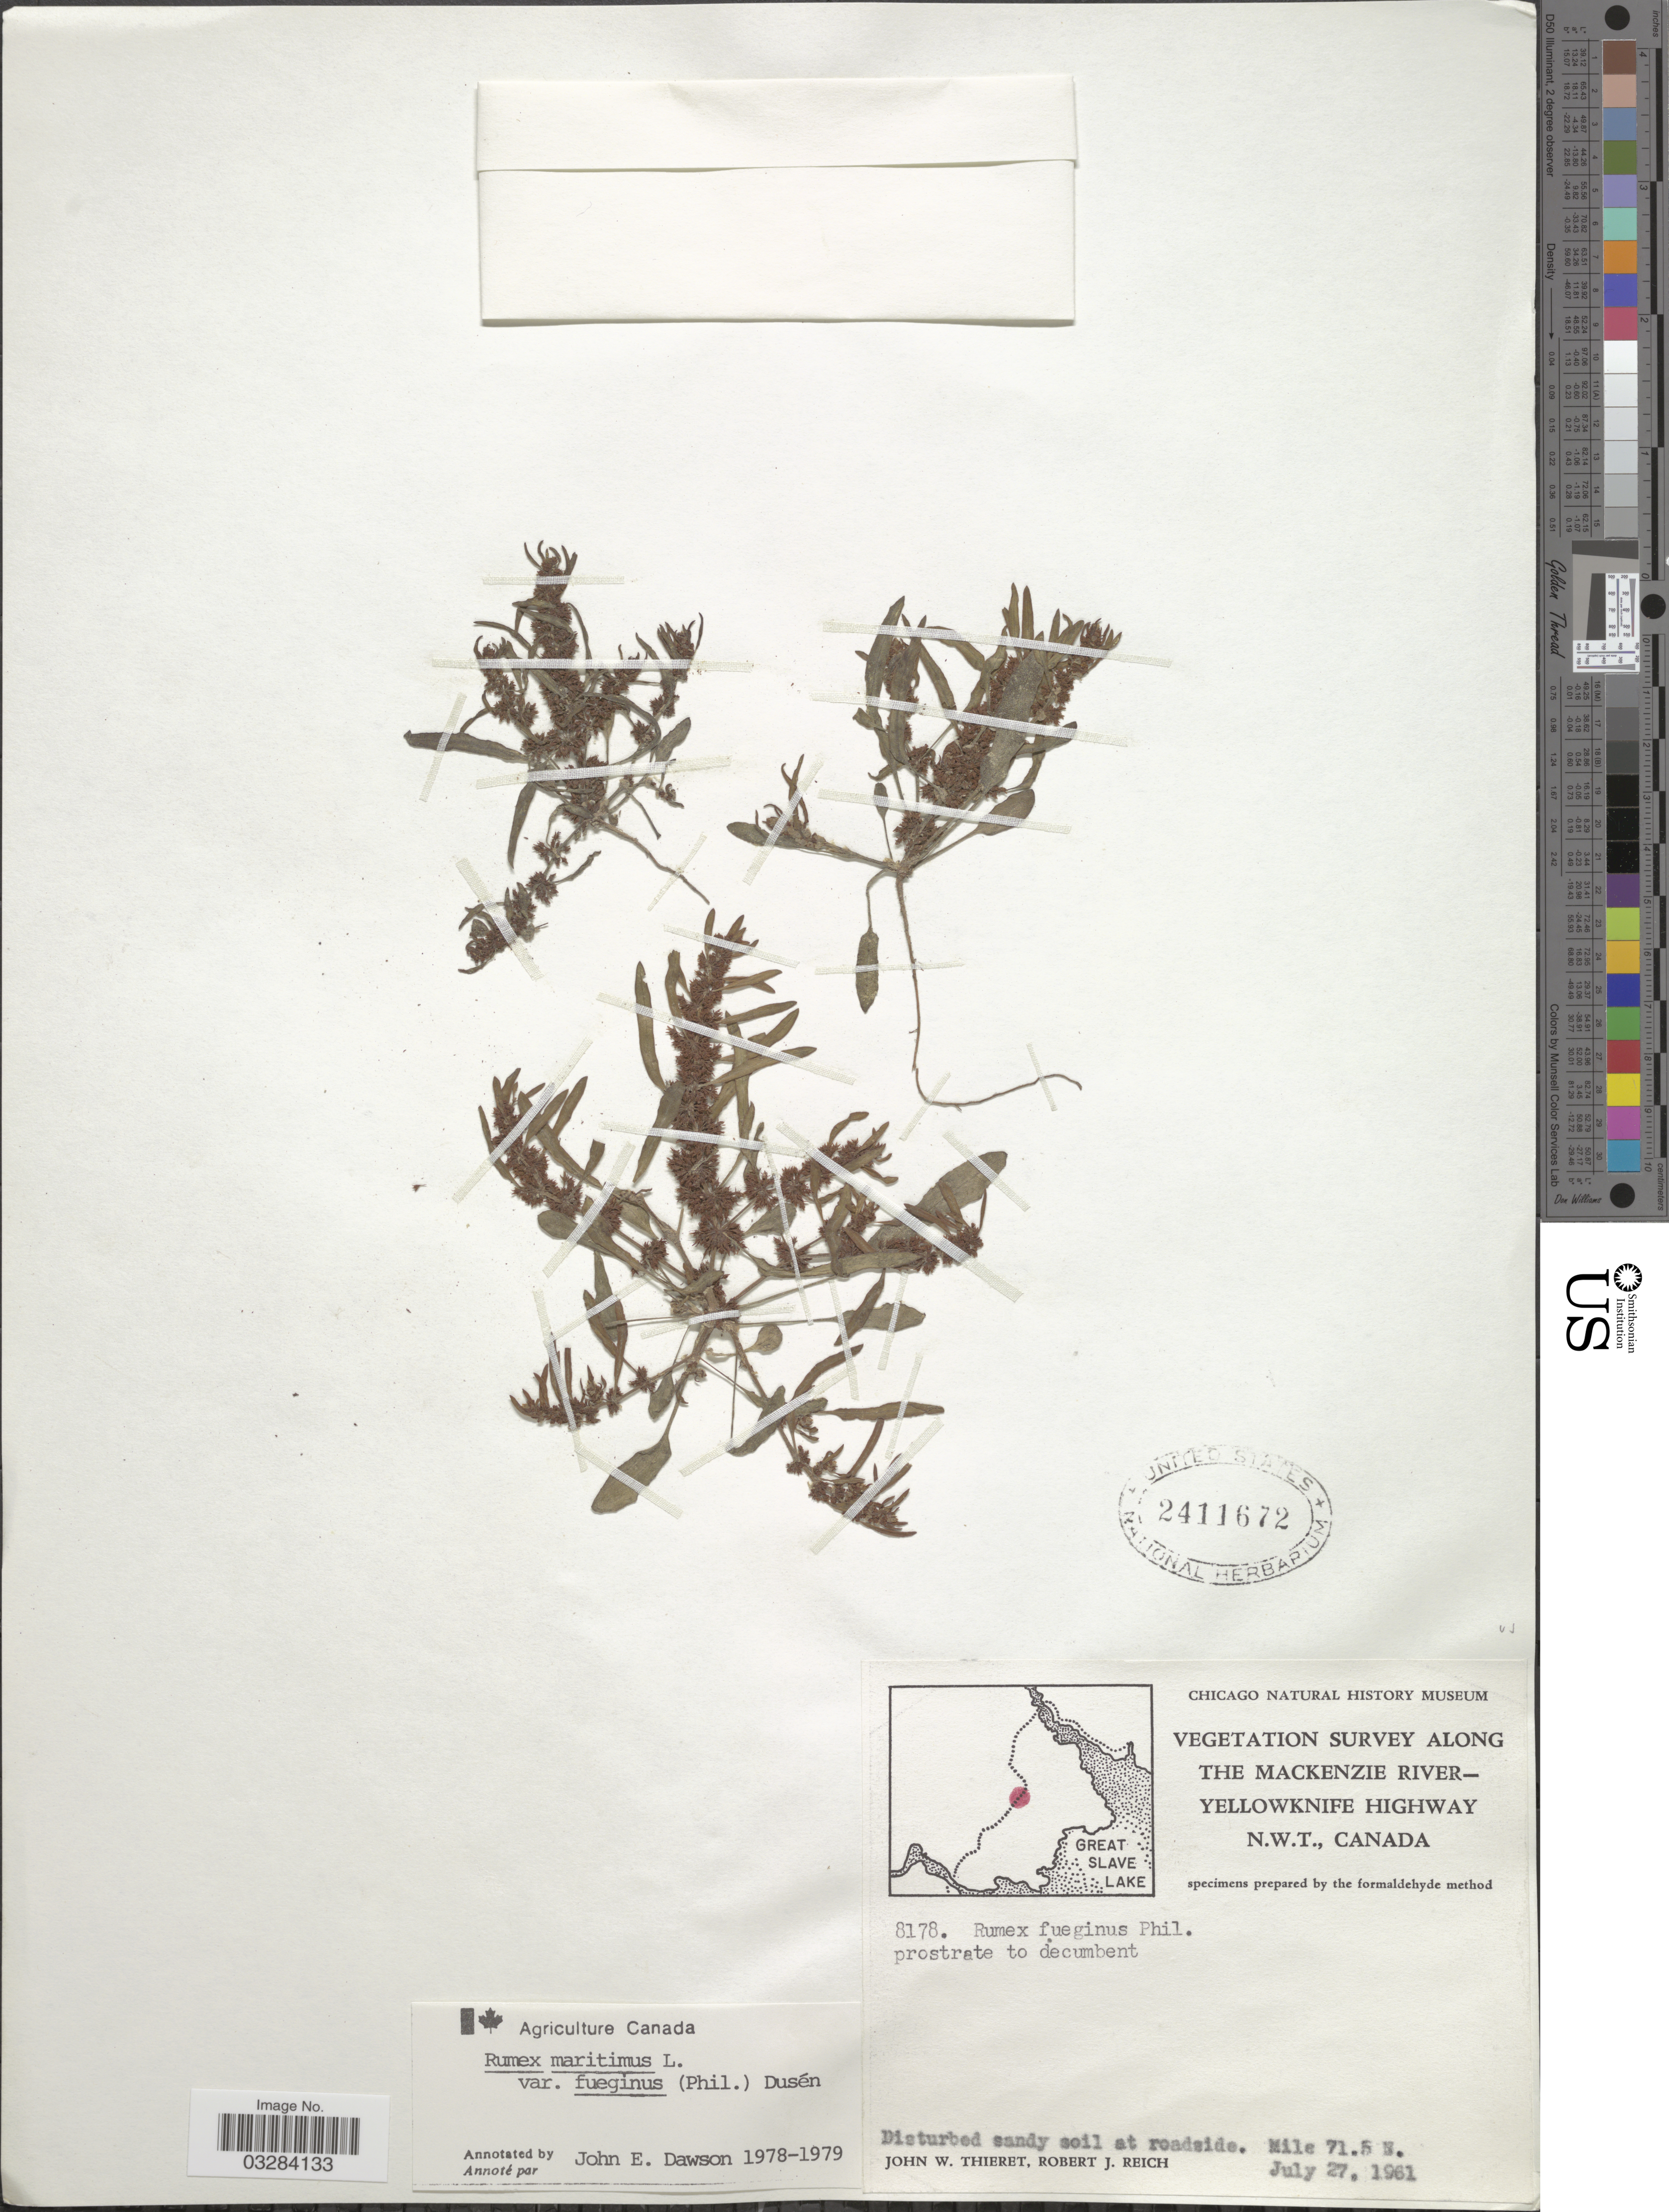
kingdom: Plantae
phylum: Tracheophyta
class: Magnoliopsida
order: Caryophyllales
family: Polygonaceae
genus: Rumex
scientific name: Rumex maritimus var. fueginus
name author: (Phil.) Dusén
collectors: J. W. Thieret & R. Reich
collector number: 8178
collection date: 1961-07-27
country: Canada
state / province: Northwest Territories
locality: Along the Mackenzie River - Yellowknife Highway. Mile 71.5 N.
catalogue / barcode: US 2411672